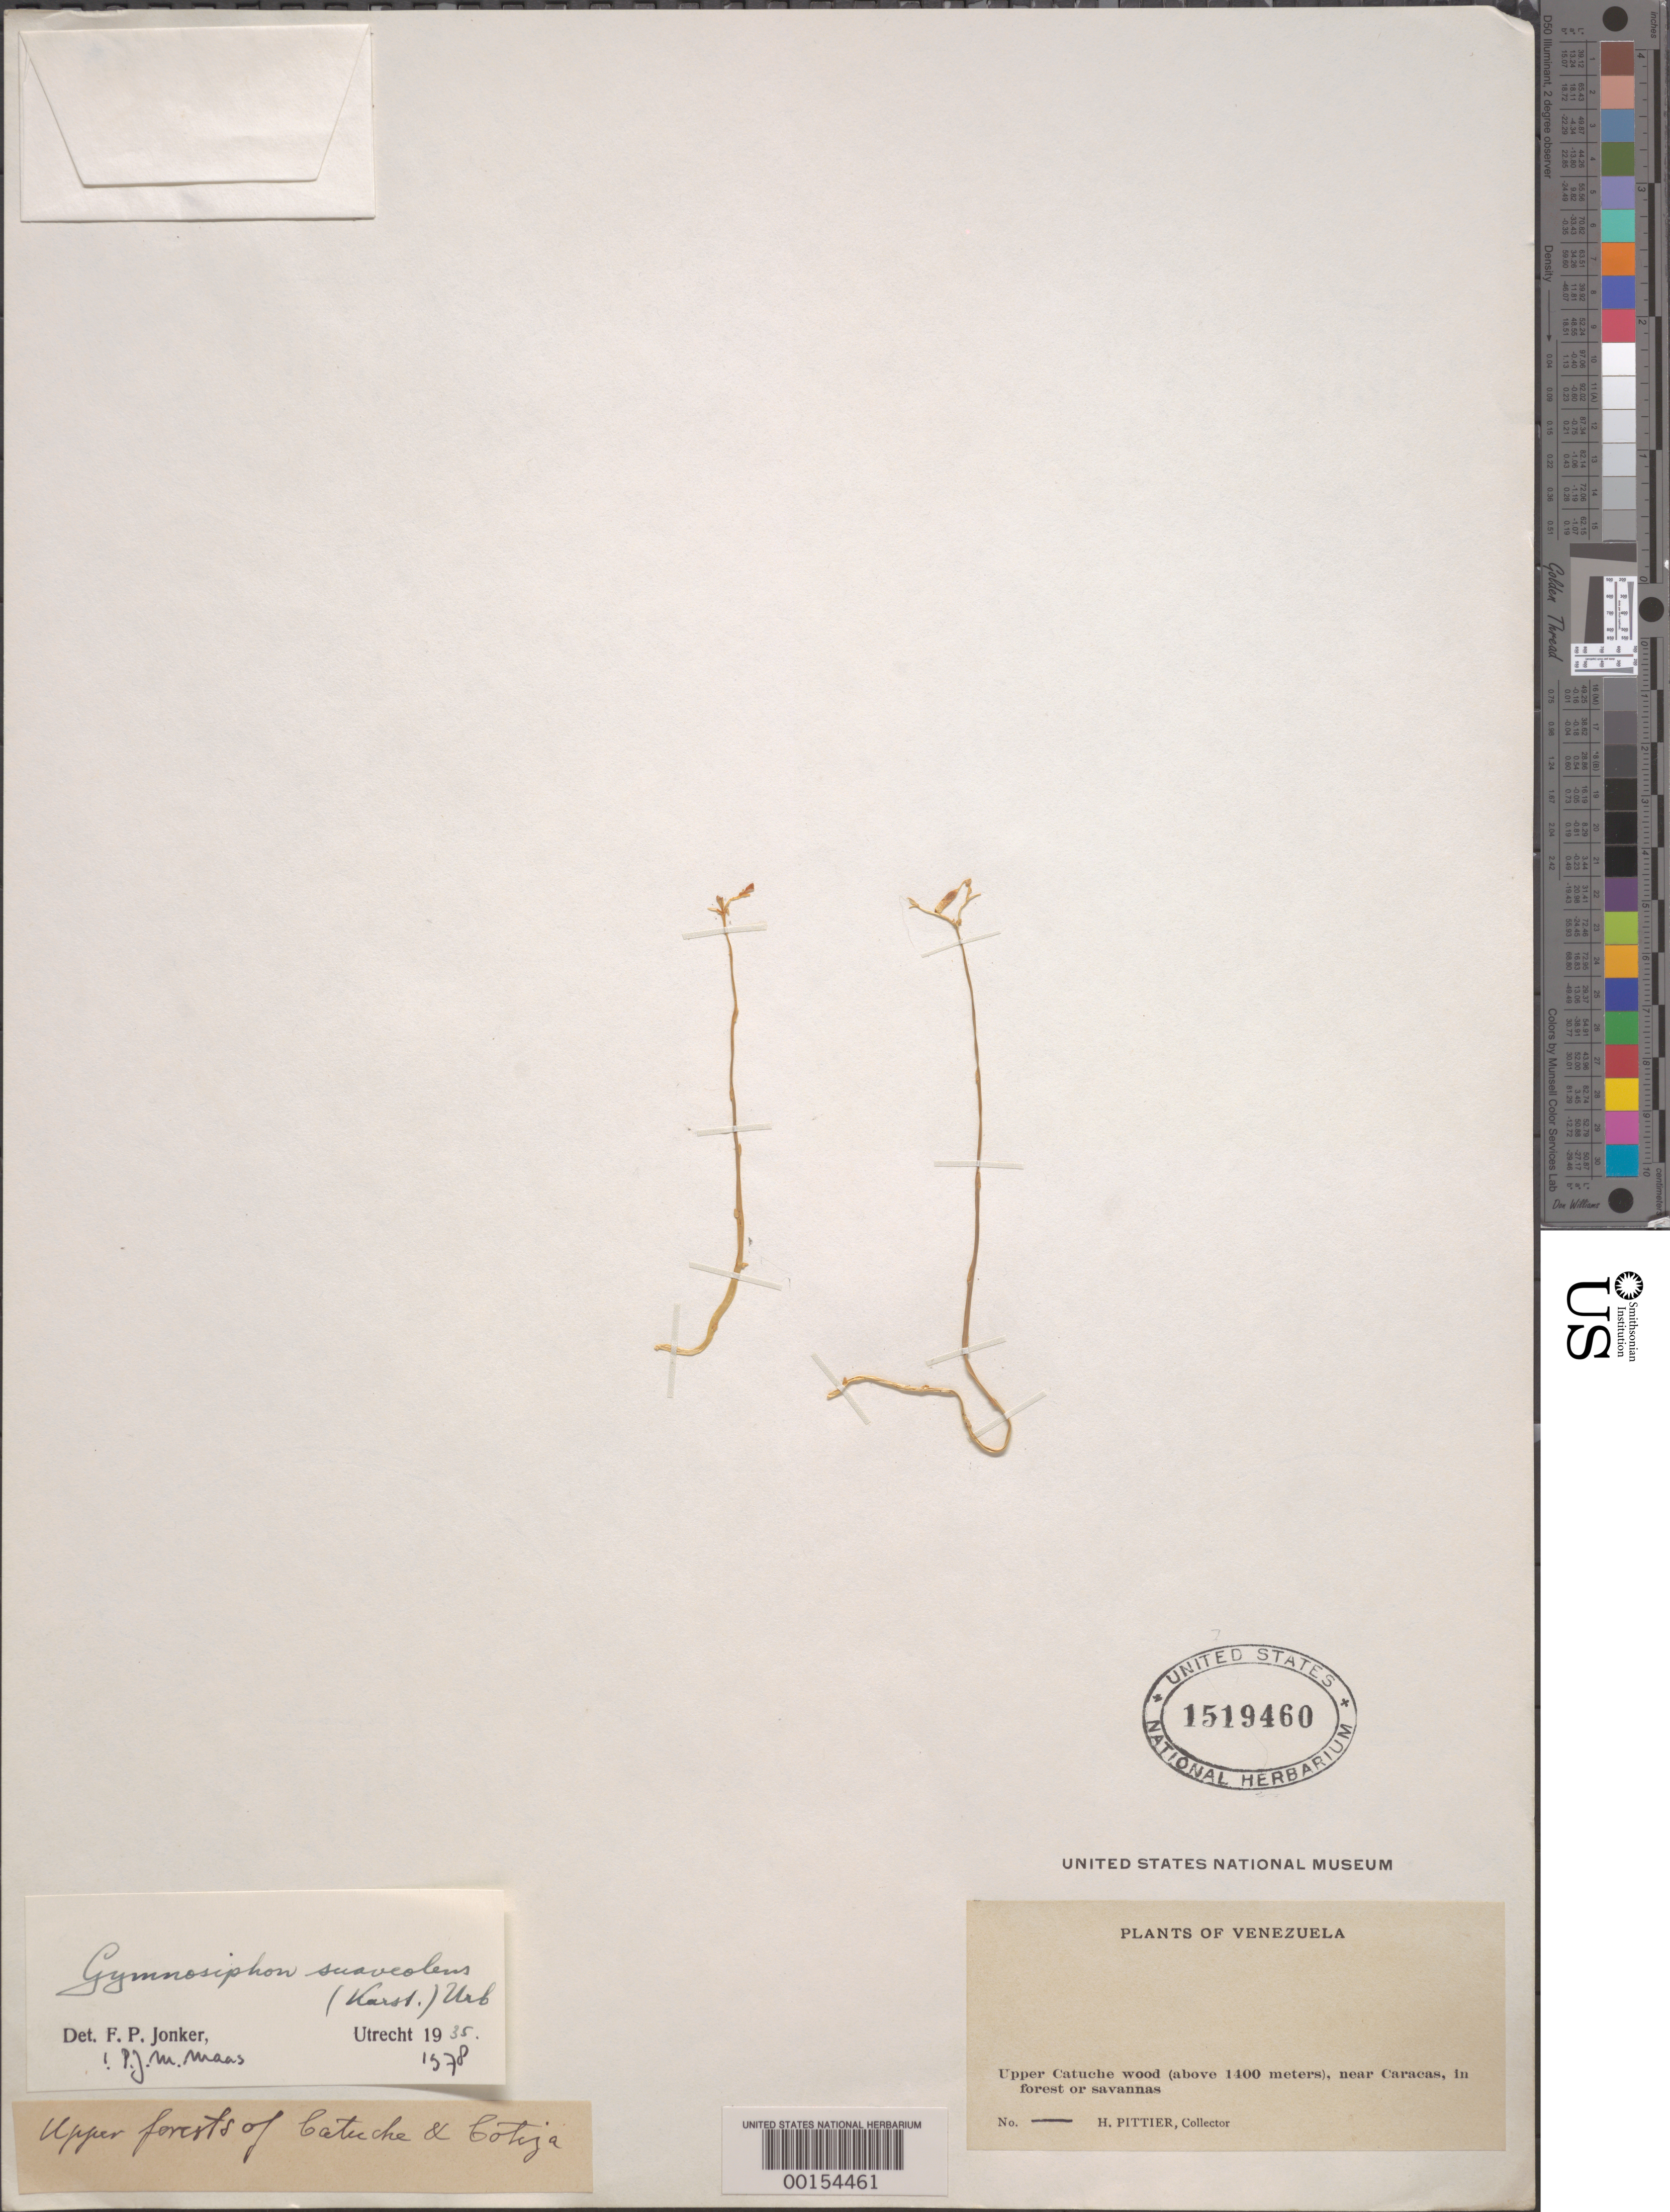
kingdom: Plantae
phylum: Tracheophyta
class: Liliopsida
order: Dioscoreales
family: Burmanniaceae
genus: Gymnosiphon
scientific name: Gymnosiphon suaveolens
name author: (H. Karst.) Urb.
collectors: H. F. Pittier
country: Venezuela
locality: Upper forests of Catuche & Cotija. Upper Catuche wood, near Caracas, in forest or savannas.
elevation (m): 1400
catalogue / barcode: US 1519460